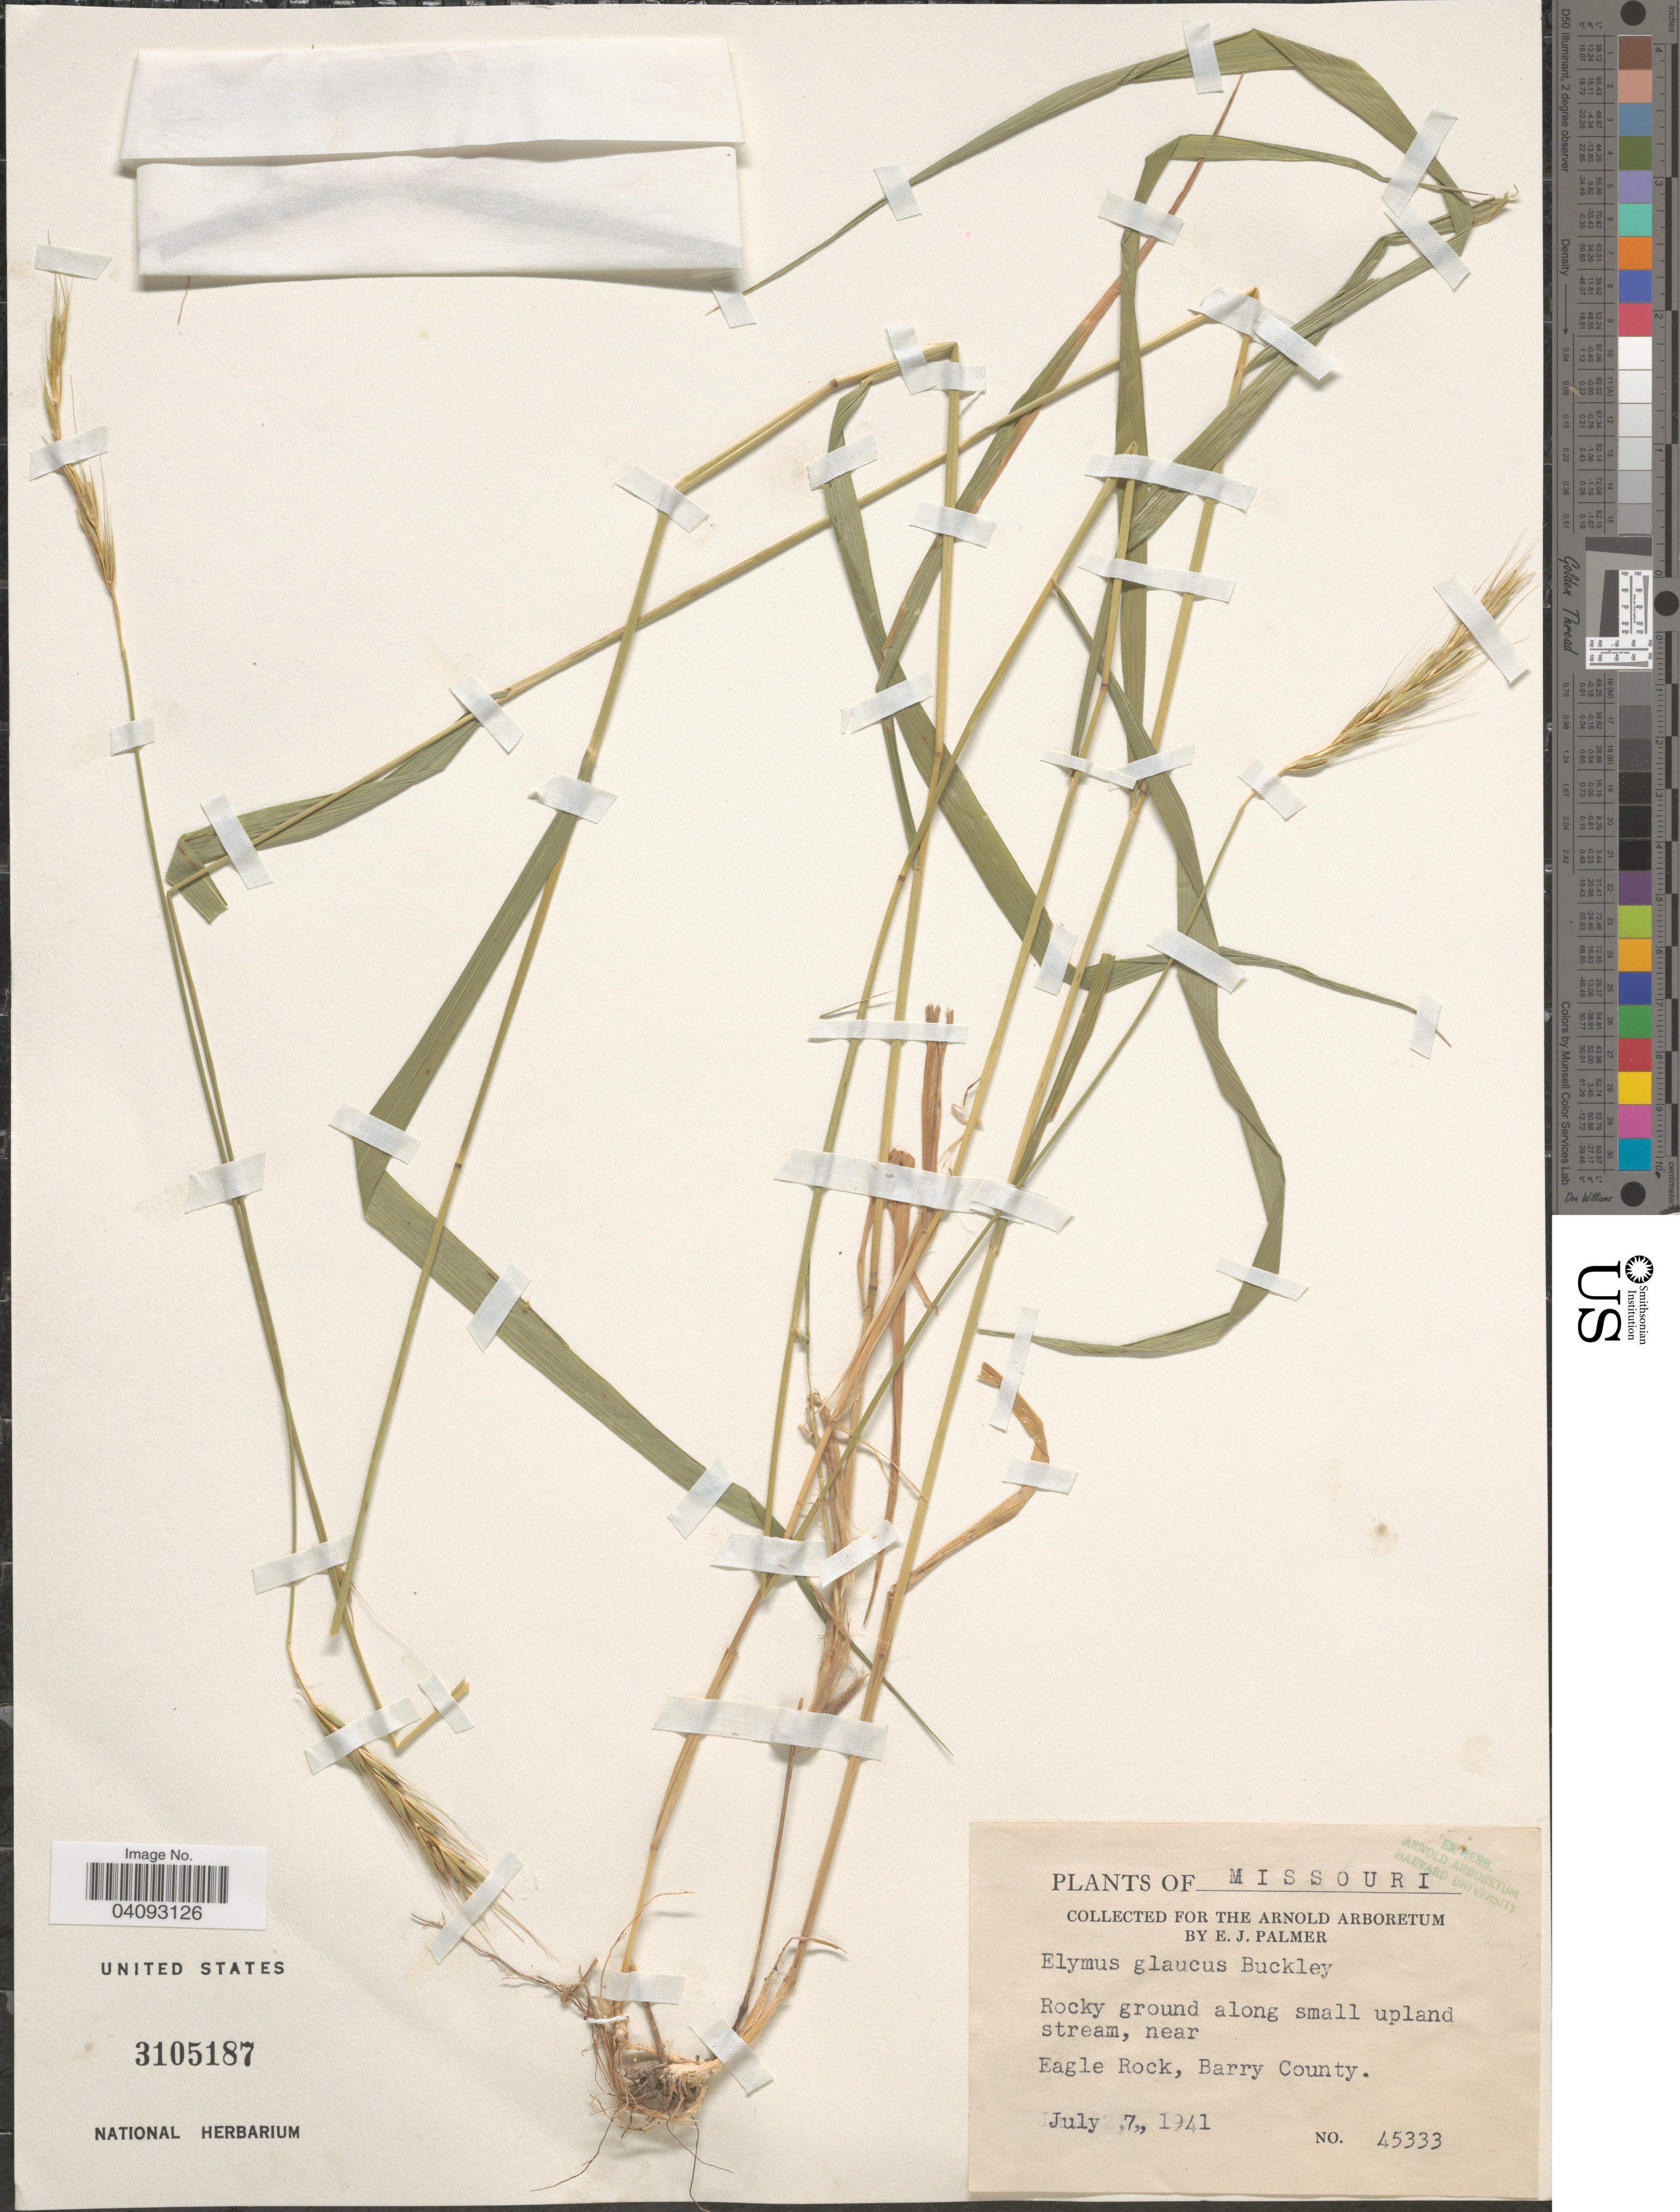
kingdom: Plantae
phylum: Tracheophyta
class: Liliopsida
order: Poales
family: Poaceae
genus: Elymus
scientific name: Elymus glaucus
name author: Buckley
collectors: E. J. Palmer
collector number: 45333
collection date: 1941-07-07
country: United States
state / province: Missouri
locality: Rocky ground along small upland stream, near Eagle Rock, Barry County.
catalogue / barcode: US 3105187